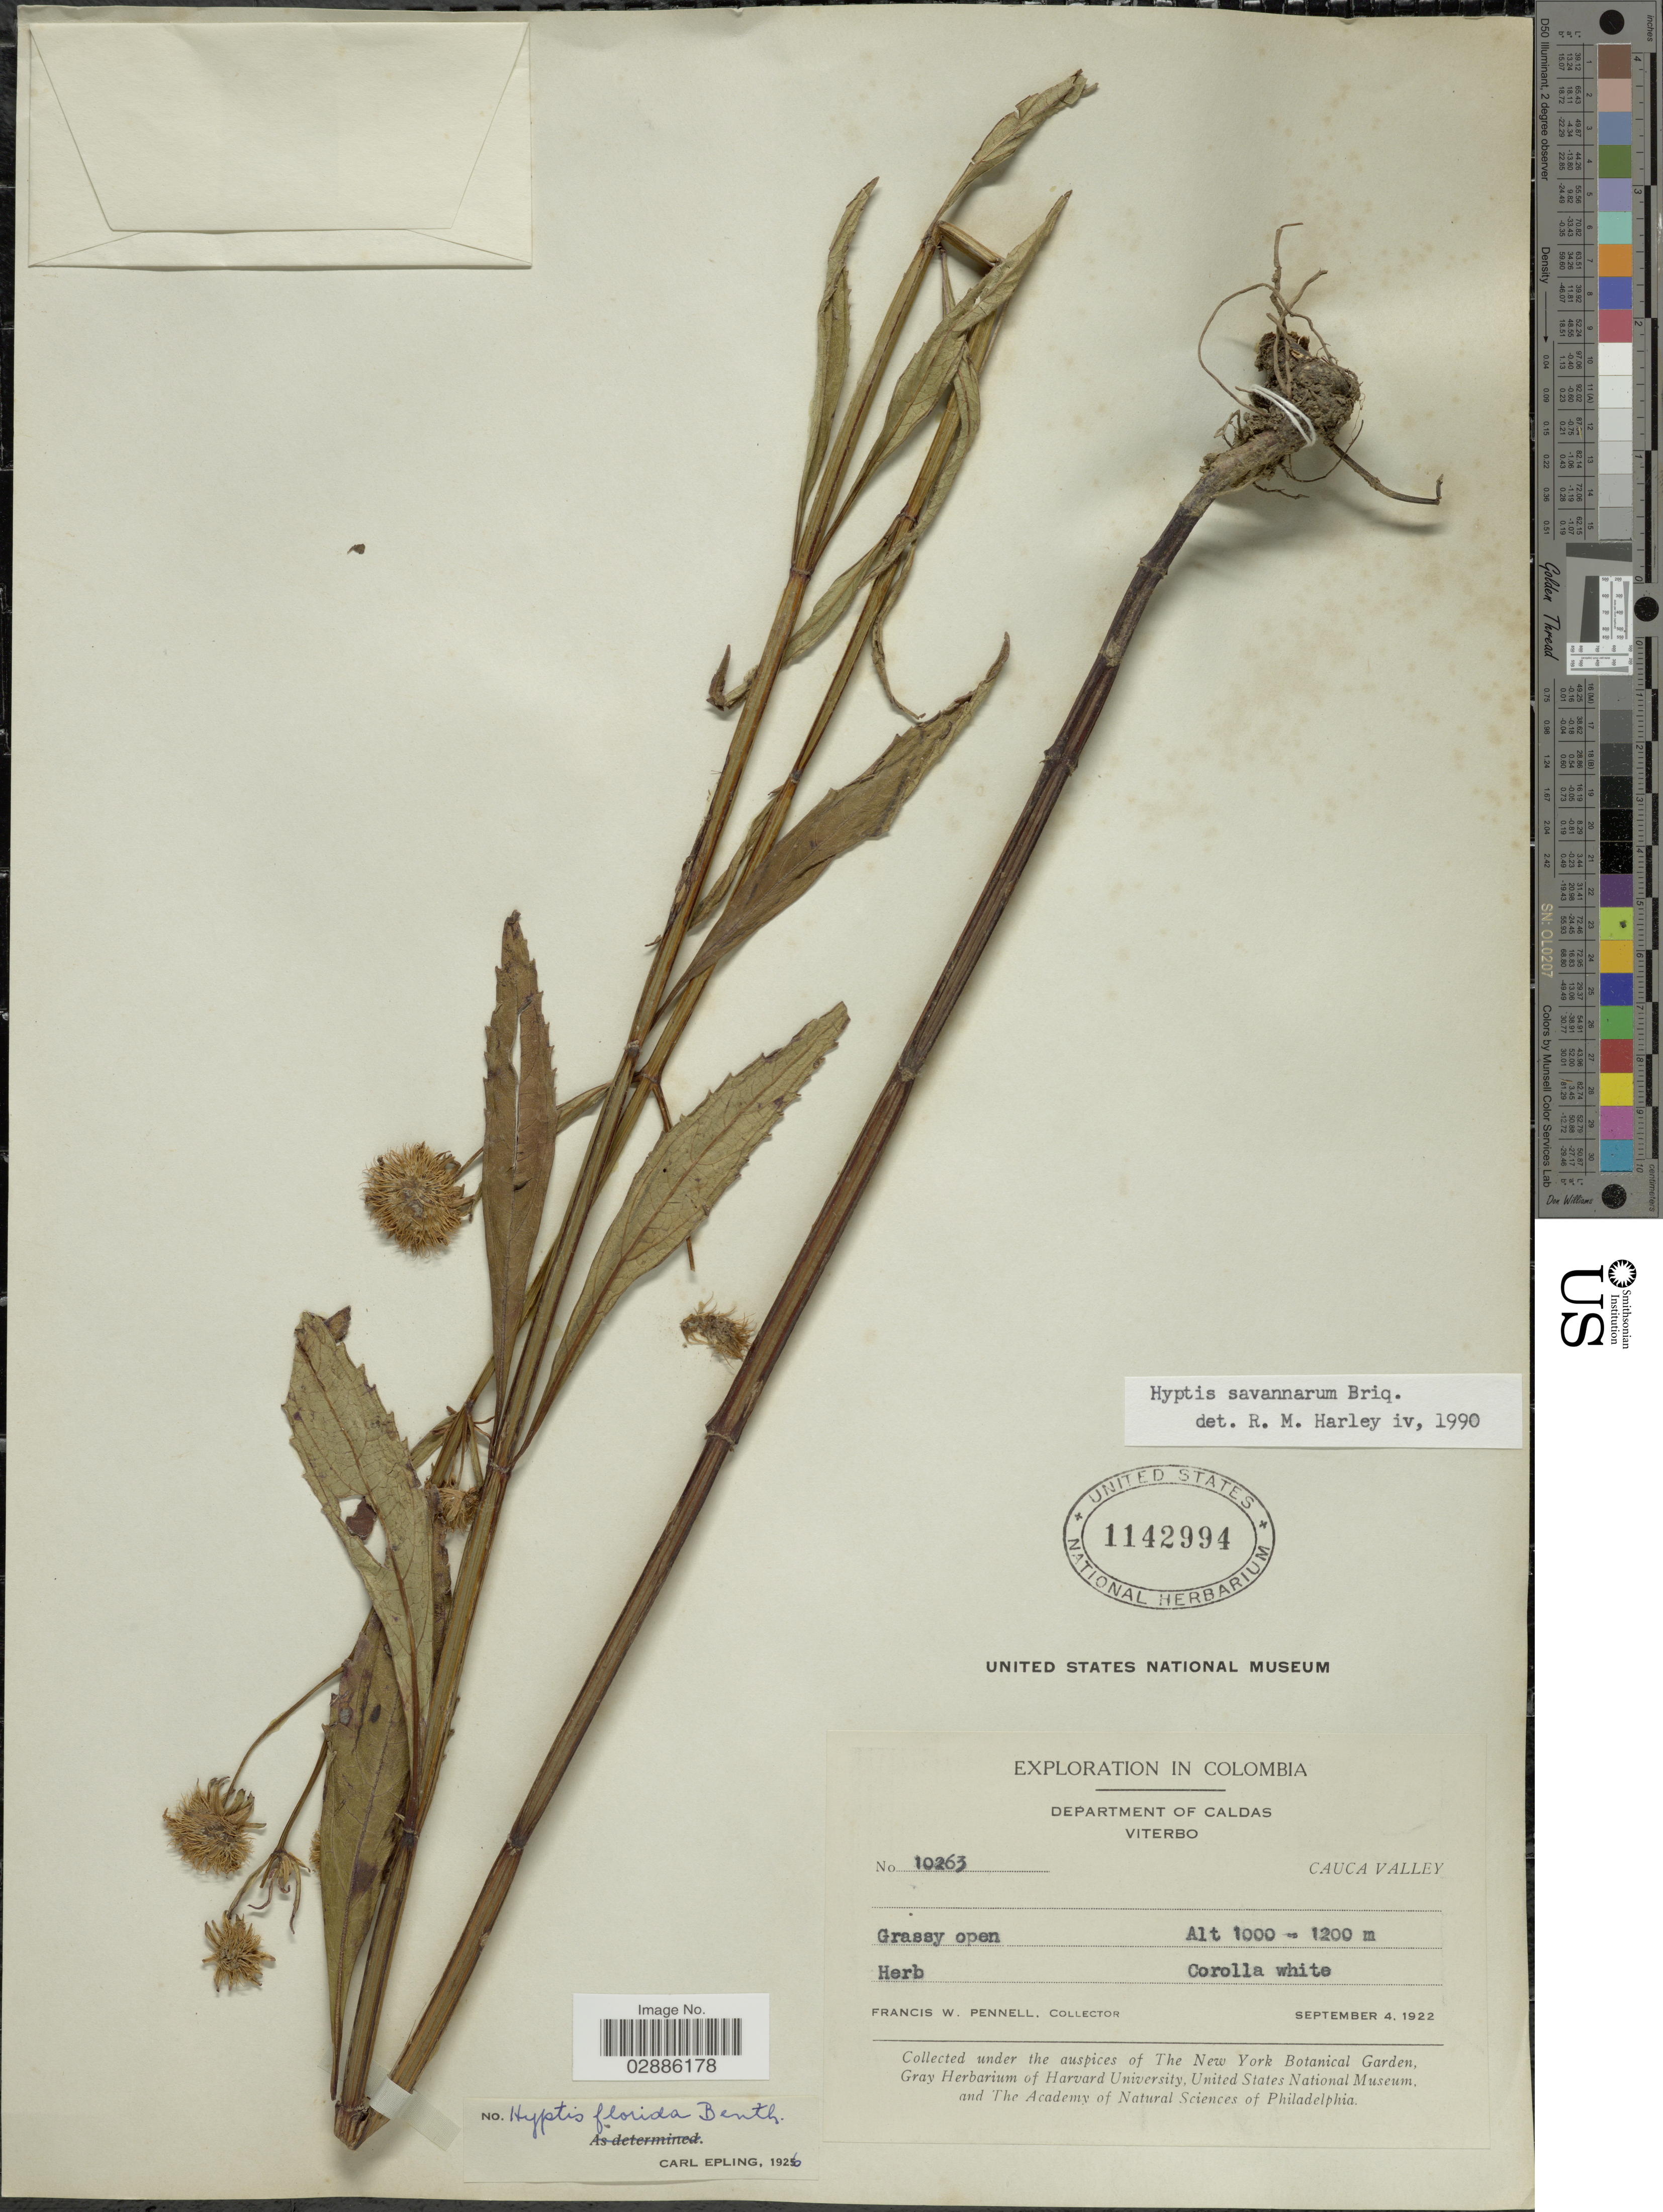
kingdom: Plantae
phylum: Tracheophyta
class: Magnoliopsida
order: Lamiales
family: Lamiaceae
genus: Hyptis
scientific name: Hyptis savannarum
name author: Briq.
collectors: F. W. Pennell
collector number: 10263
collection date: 1922-09-04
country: Colombia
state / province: Caldas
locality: Department of Caldas, Viterbo, Cauca Valley.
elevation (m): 1000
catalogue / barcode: US 1142994